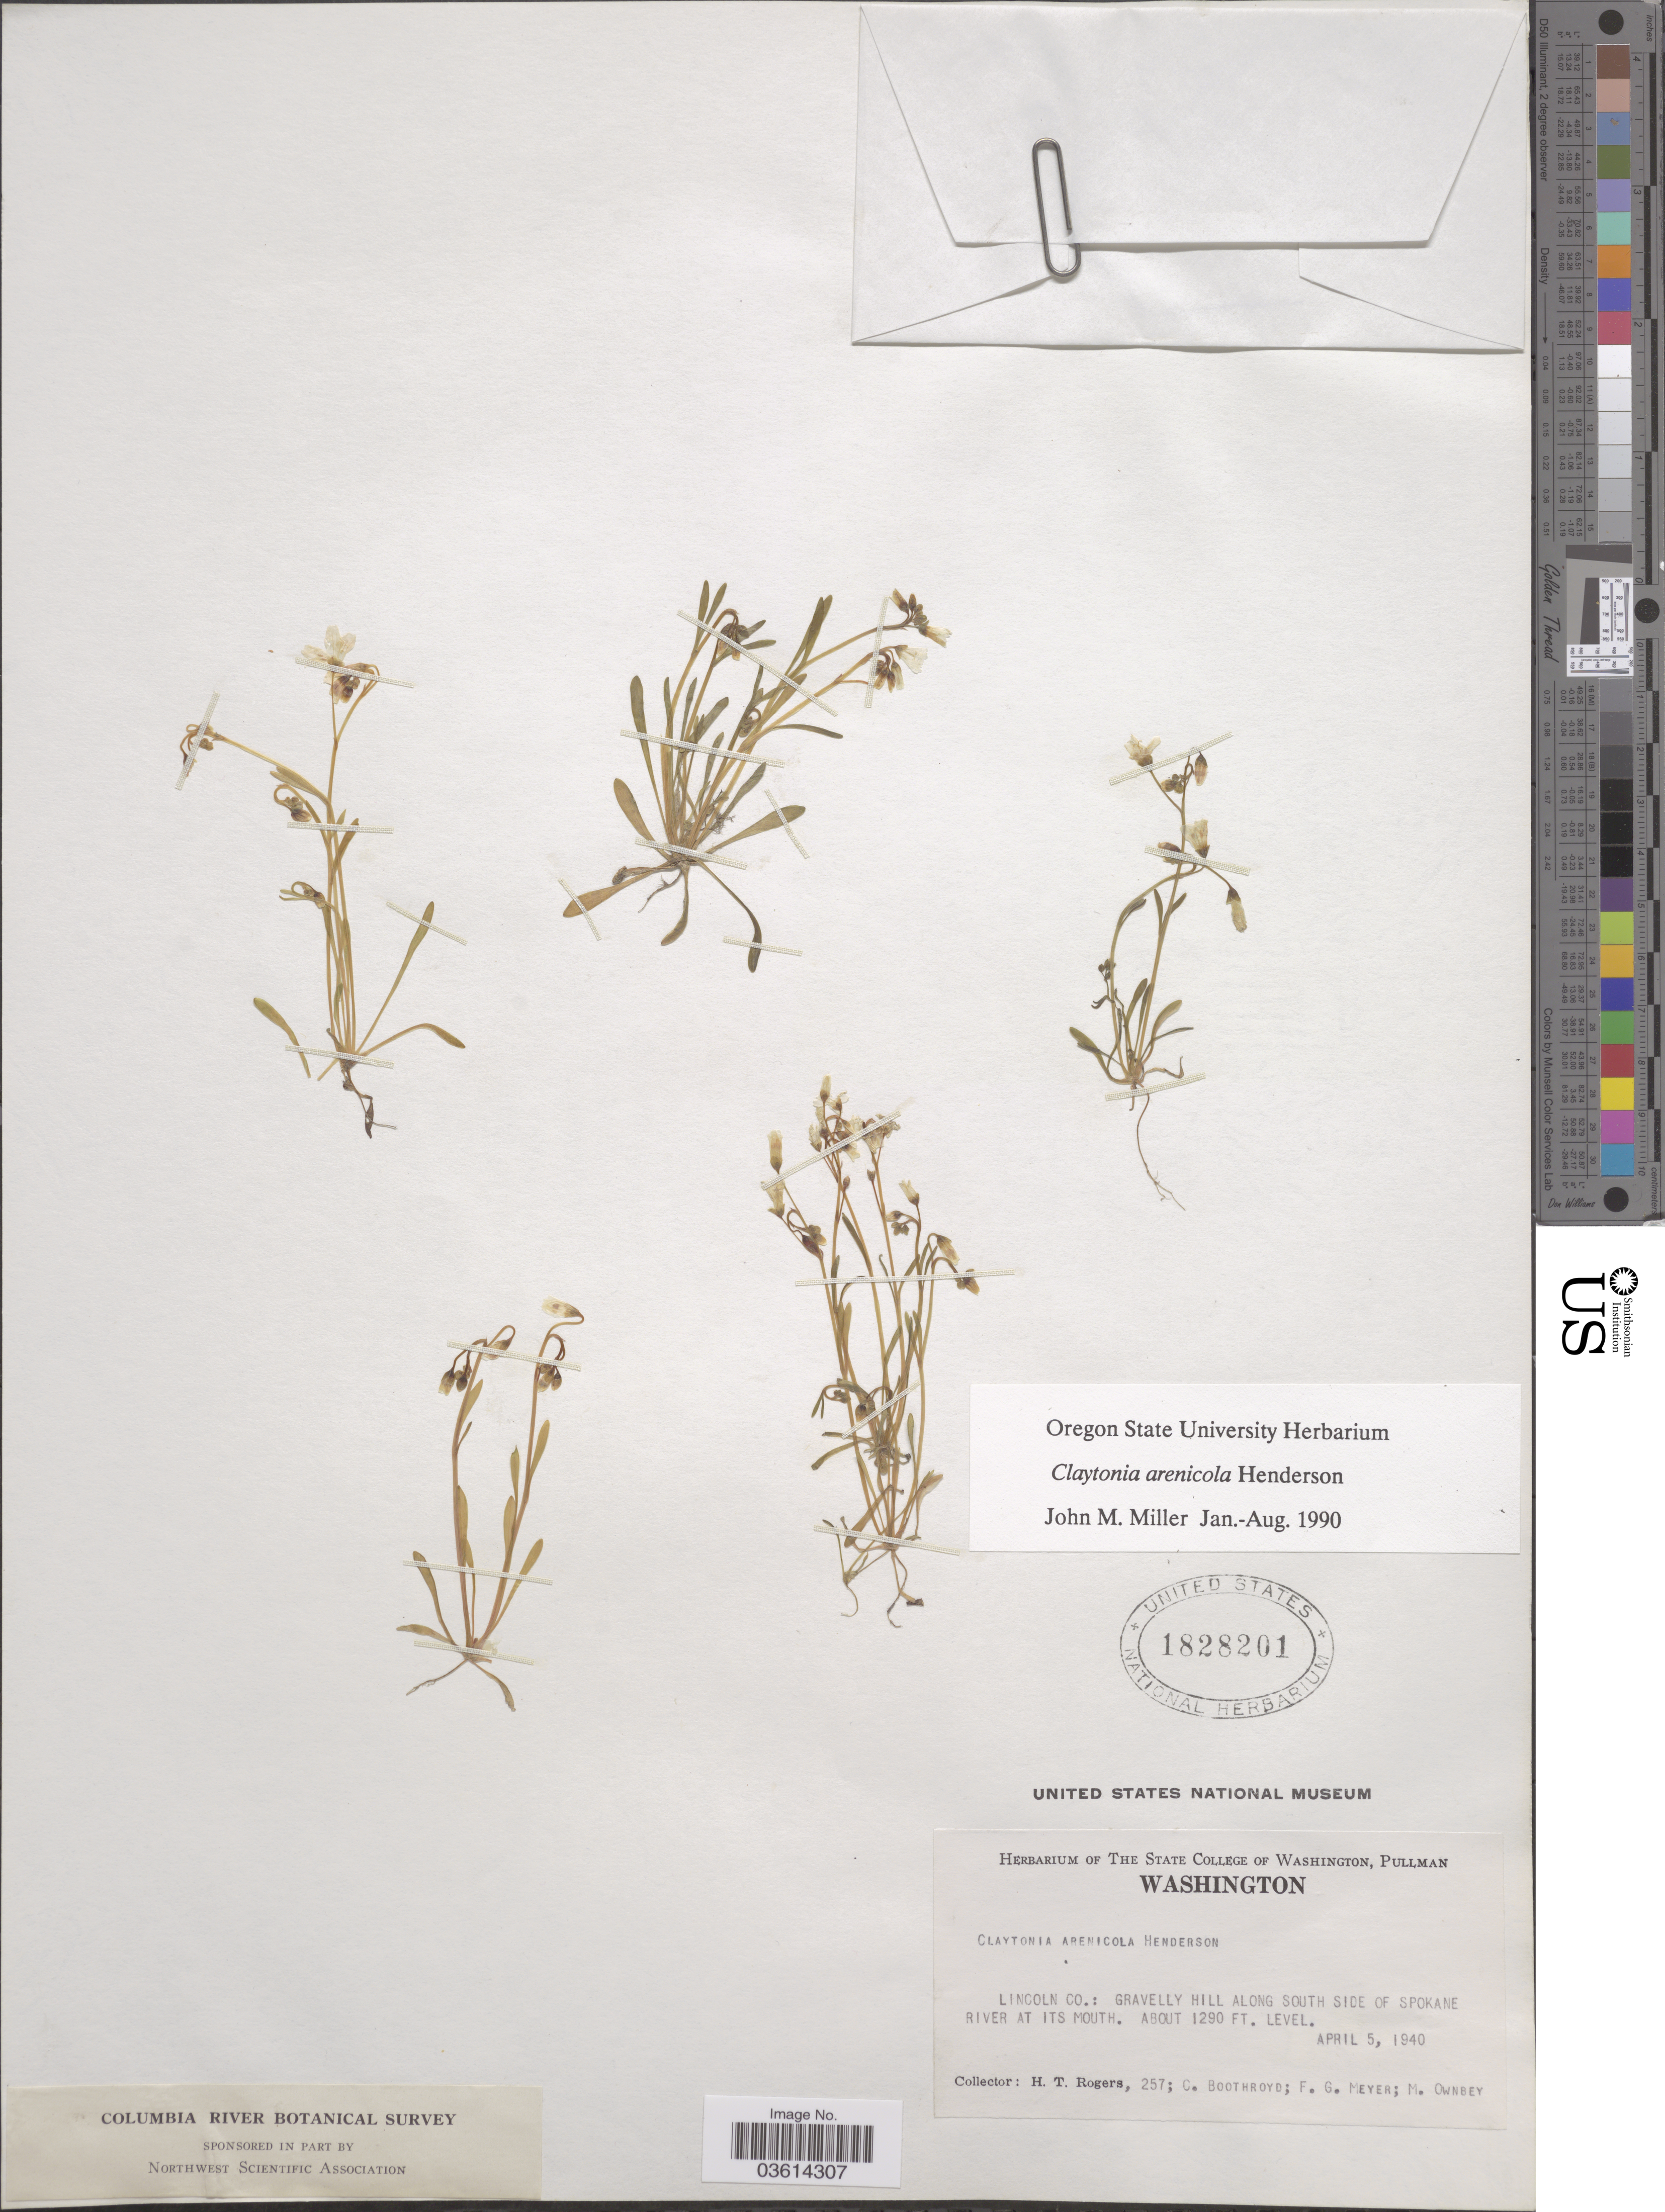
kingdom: Plantae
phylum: Tracheophyta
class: Magnoliopsida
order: Caryophyllales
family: Montiaceae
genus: Claytonia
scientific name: Claytonia arenicola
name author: L.F. Hend.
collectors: H. Rogers, C. Boothroyd, F. G. Meyer & M. Ownbey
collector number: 257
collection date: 1940-04-05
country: United States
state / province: Washington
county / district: Lincoln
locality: Lincoln Co.: Gravelly hill along south side of Spokane River at its mouth.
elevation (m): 393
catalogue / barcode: US 1828201